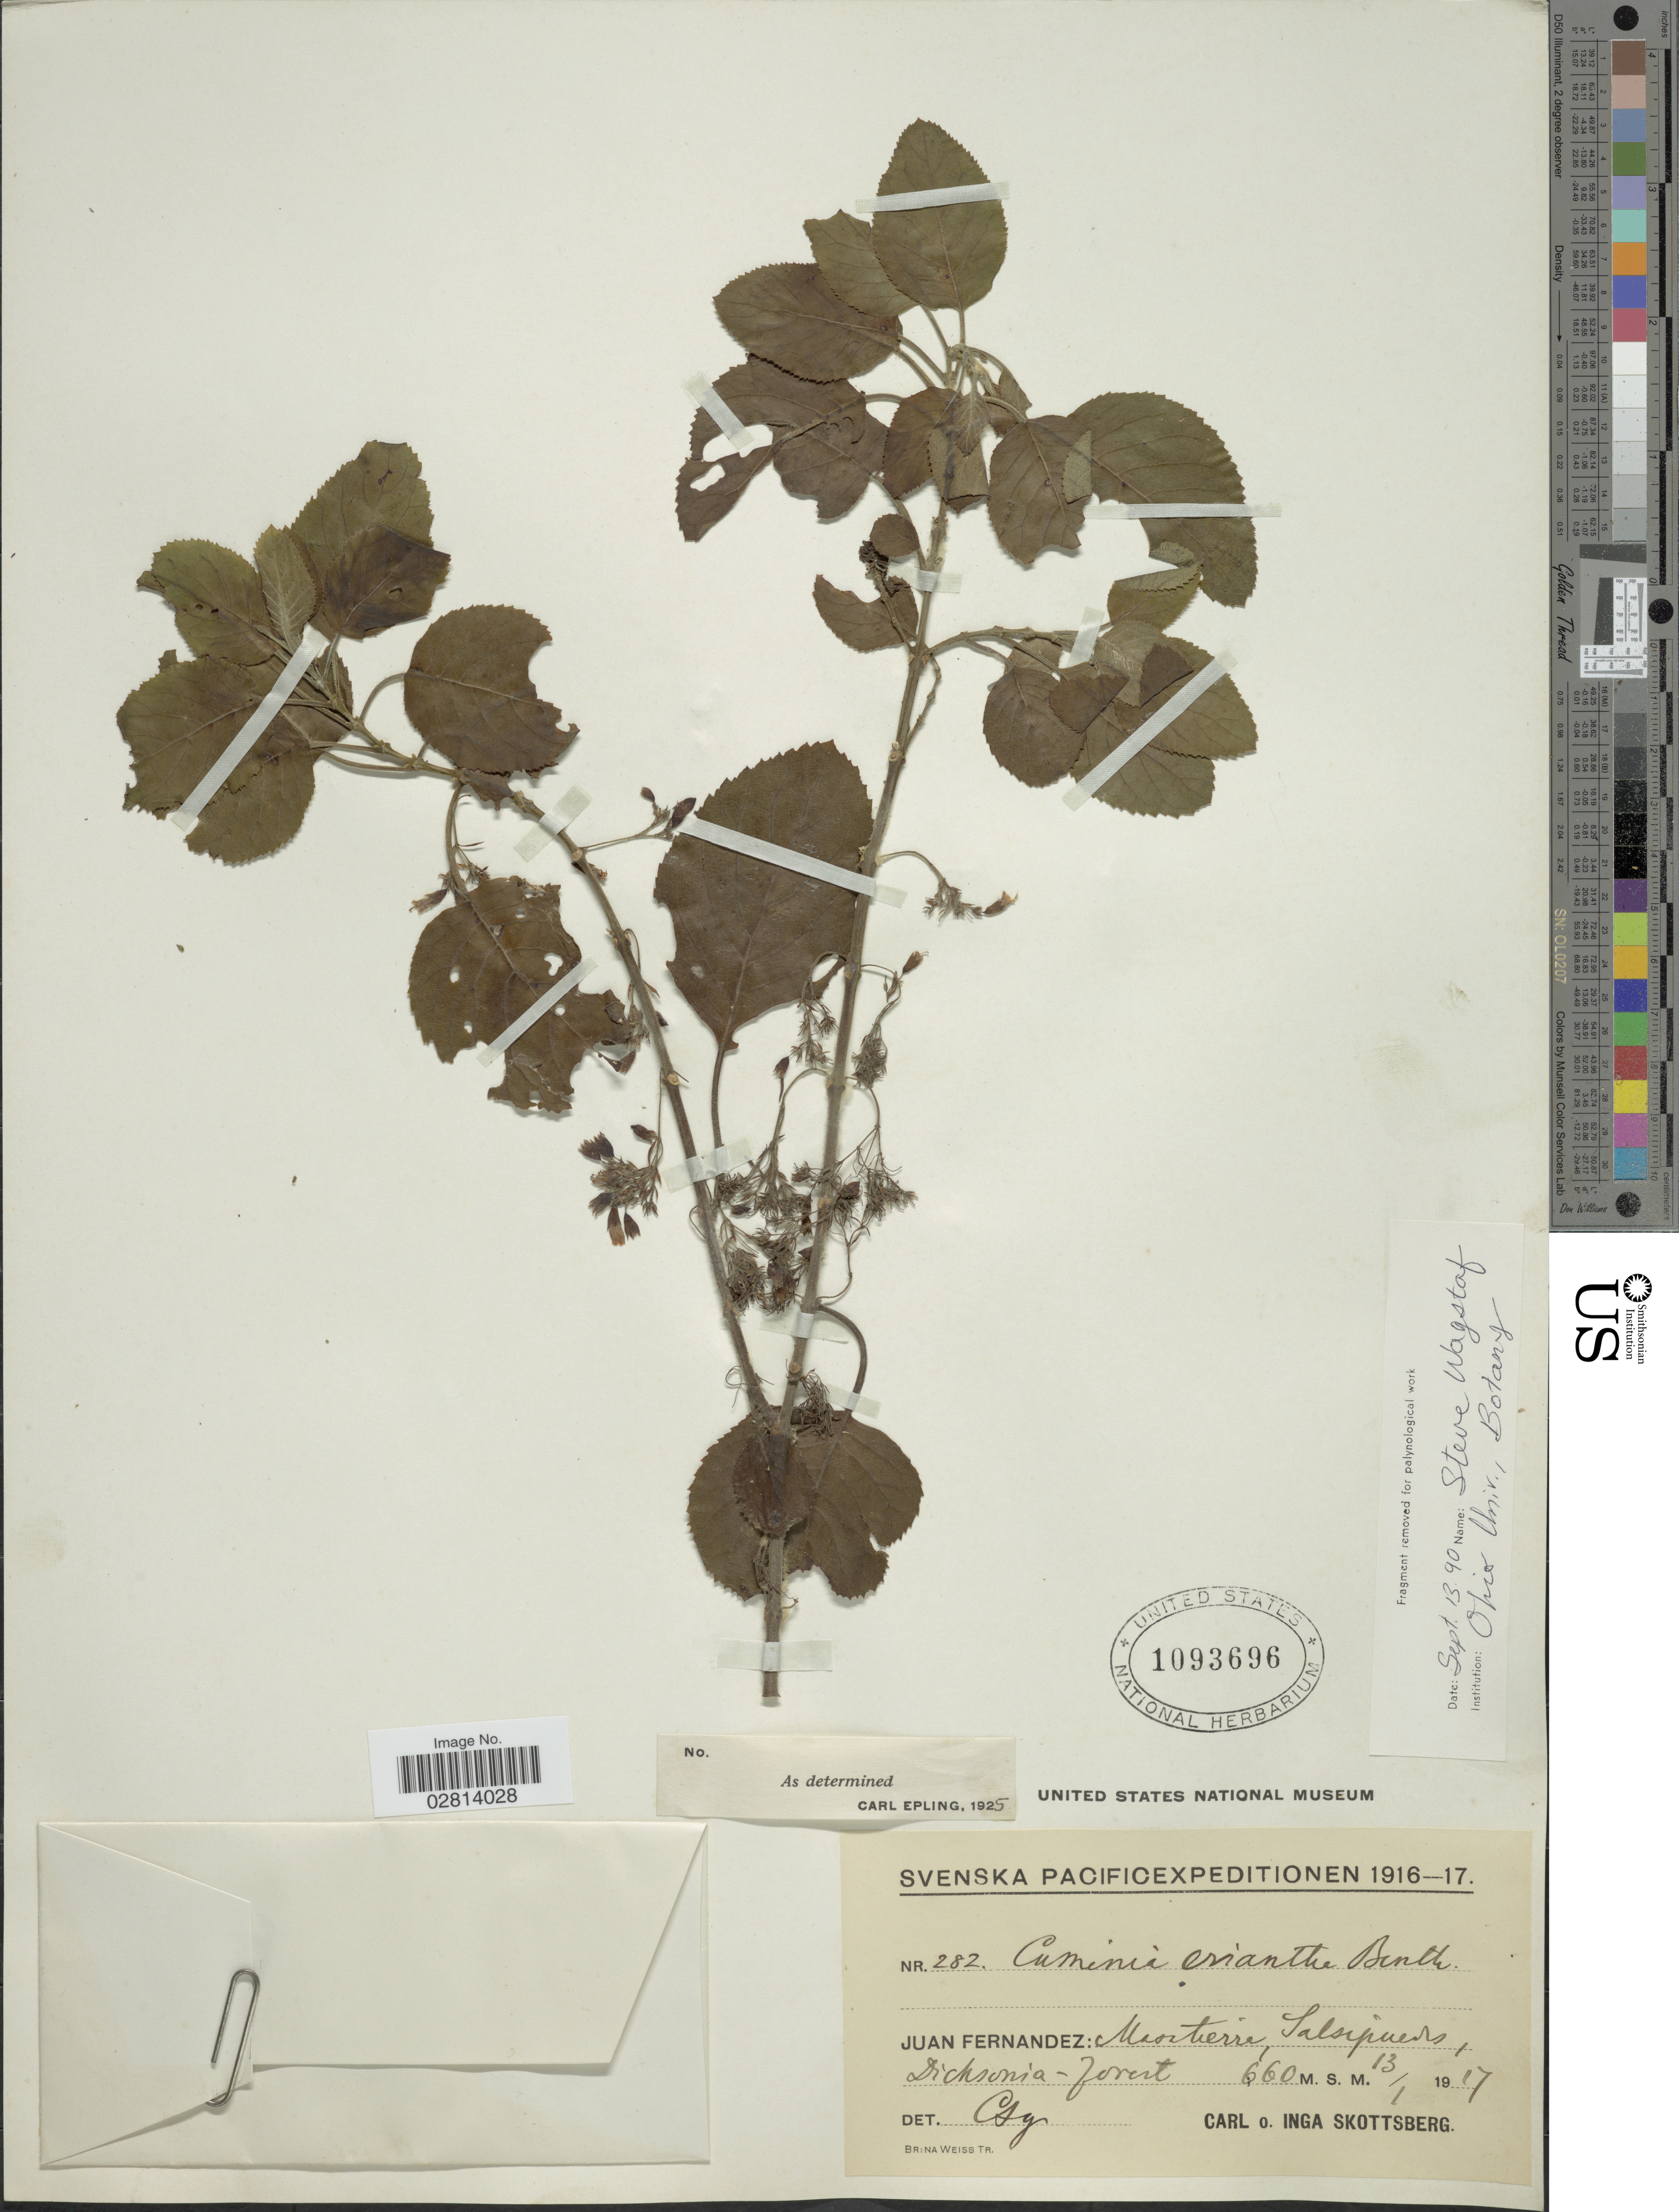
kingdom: Plantae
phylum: Tracheophyta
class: Magnoliopsida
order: Lamiales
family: Lamiaceae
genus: Cuminia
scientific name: Cuminia eriantha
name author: (Benth.) Benth.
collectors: C. Skottsberg & I. Skottsberg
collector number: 282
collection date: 1917-01-13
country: Chile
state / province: Valparaíso (V)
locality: Svenska Pacific, Juan Fernandez: Masatierra, Salsipuedes, Dichsonia-forest.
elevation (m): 660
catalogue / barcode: US 1093696